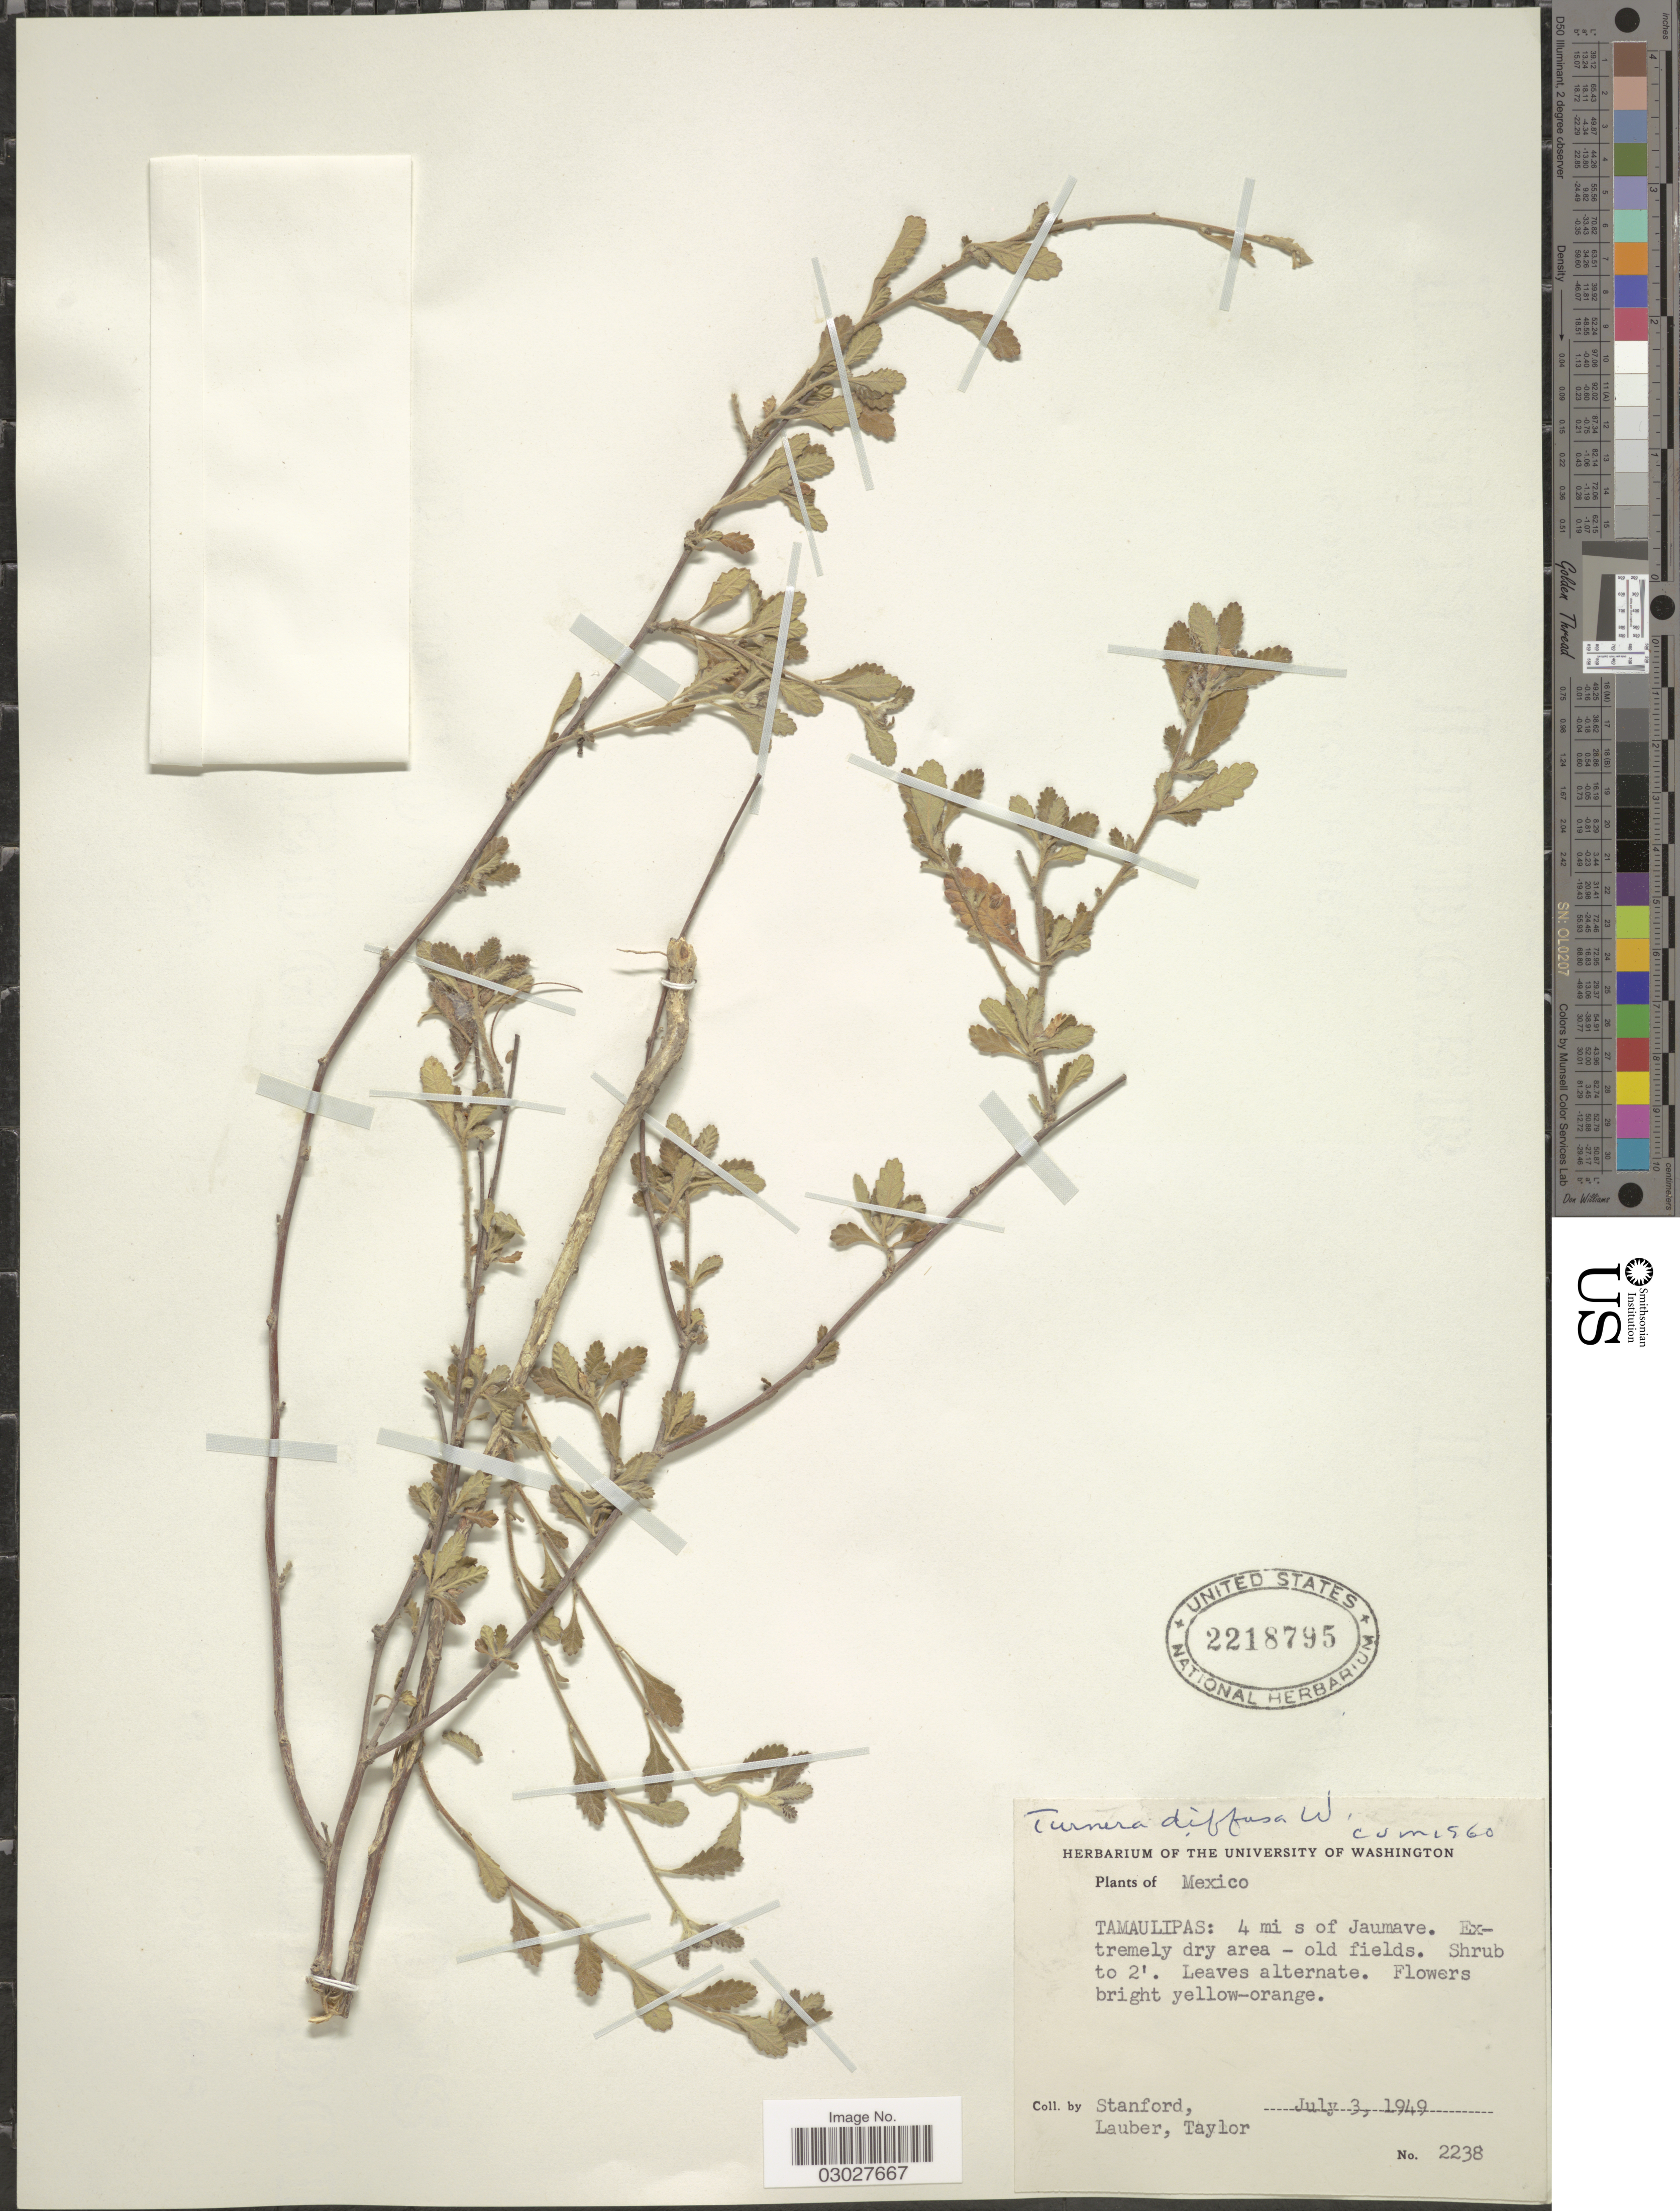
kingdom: Plantae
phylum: Tracheophyta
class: Magnoliopsida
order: Malpighiales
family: Turneraceae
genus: Turnera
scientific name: Turnera diffusa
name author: Willd. ex Schult.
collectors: -. Stanford, Lauber, -- & -- Taylor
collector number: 2238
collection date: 1949-07-03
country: Mexico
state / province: Tamaulipas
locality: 4 mi s of Jaumave.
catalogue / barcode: US 2218795